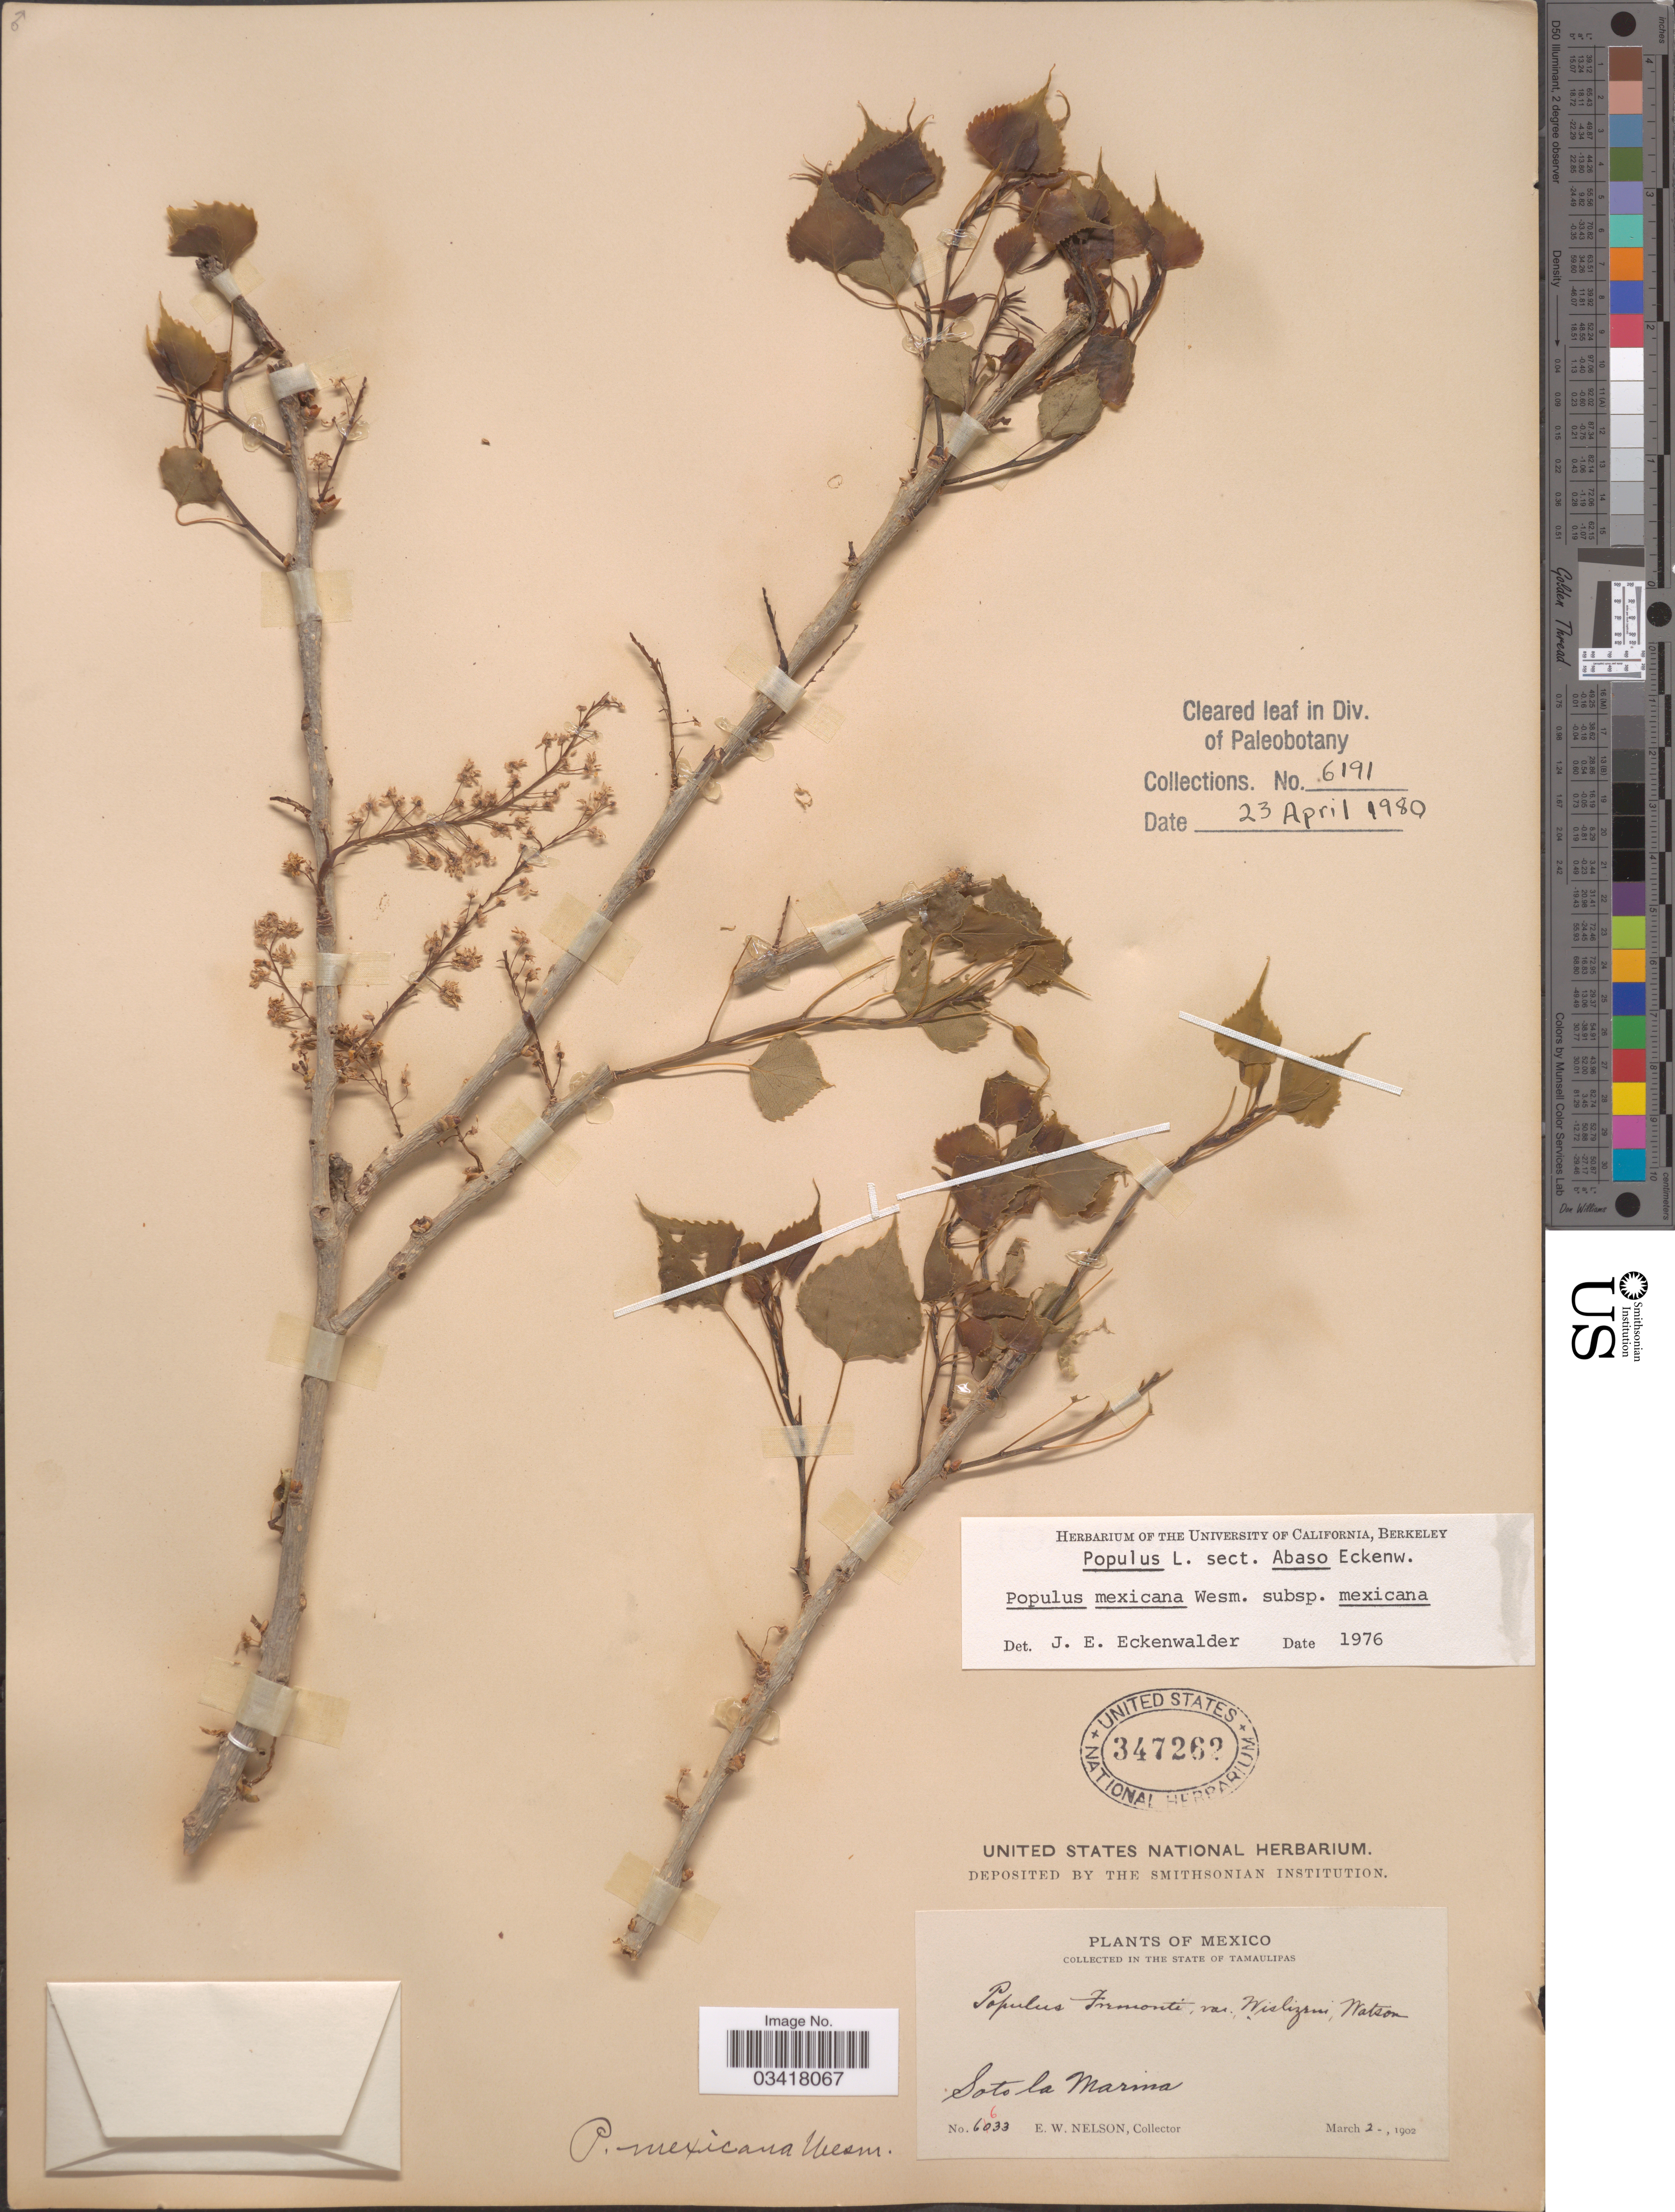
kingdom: Plantae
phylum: Tracheophyta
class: Magnoliopsida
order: Malpighiales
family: Salicaceae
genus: Populus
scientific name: Populus mexicana subsp. mexicana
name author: Wesm.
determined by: Eckenwalder, James E.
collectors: E. W. Nelson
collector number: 6633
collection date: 1902-03-02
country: Mexico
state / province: Tamaulipas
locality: Soto la Marina.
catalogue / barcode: US 347262